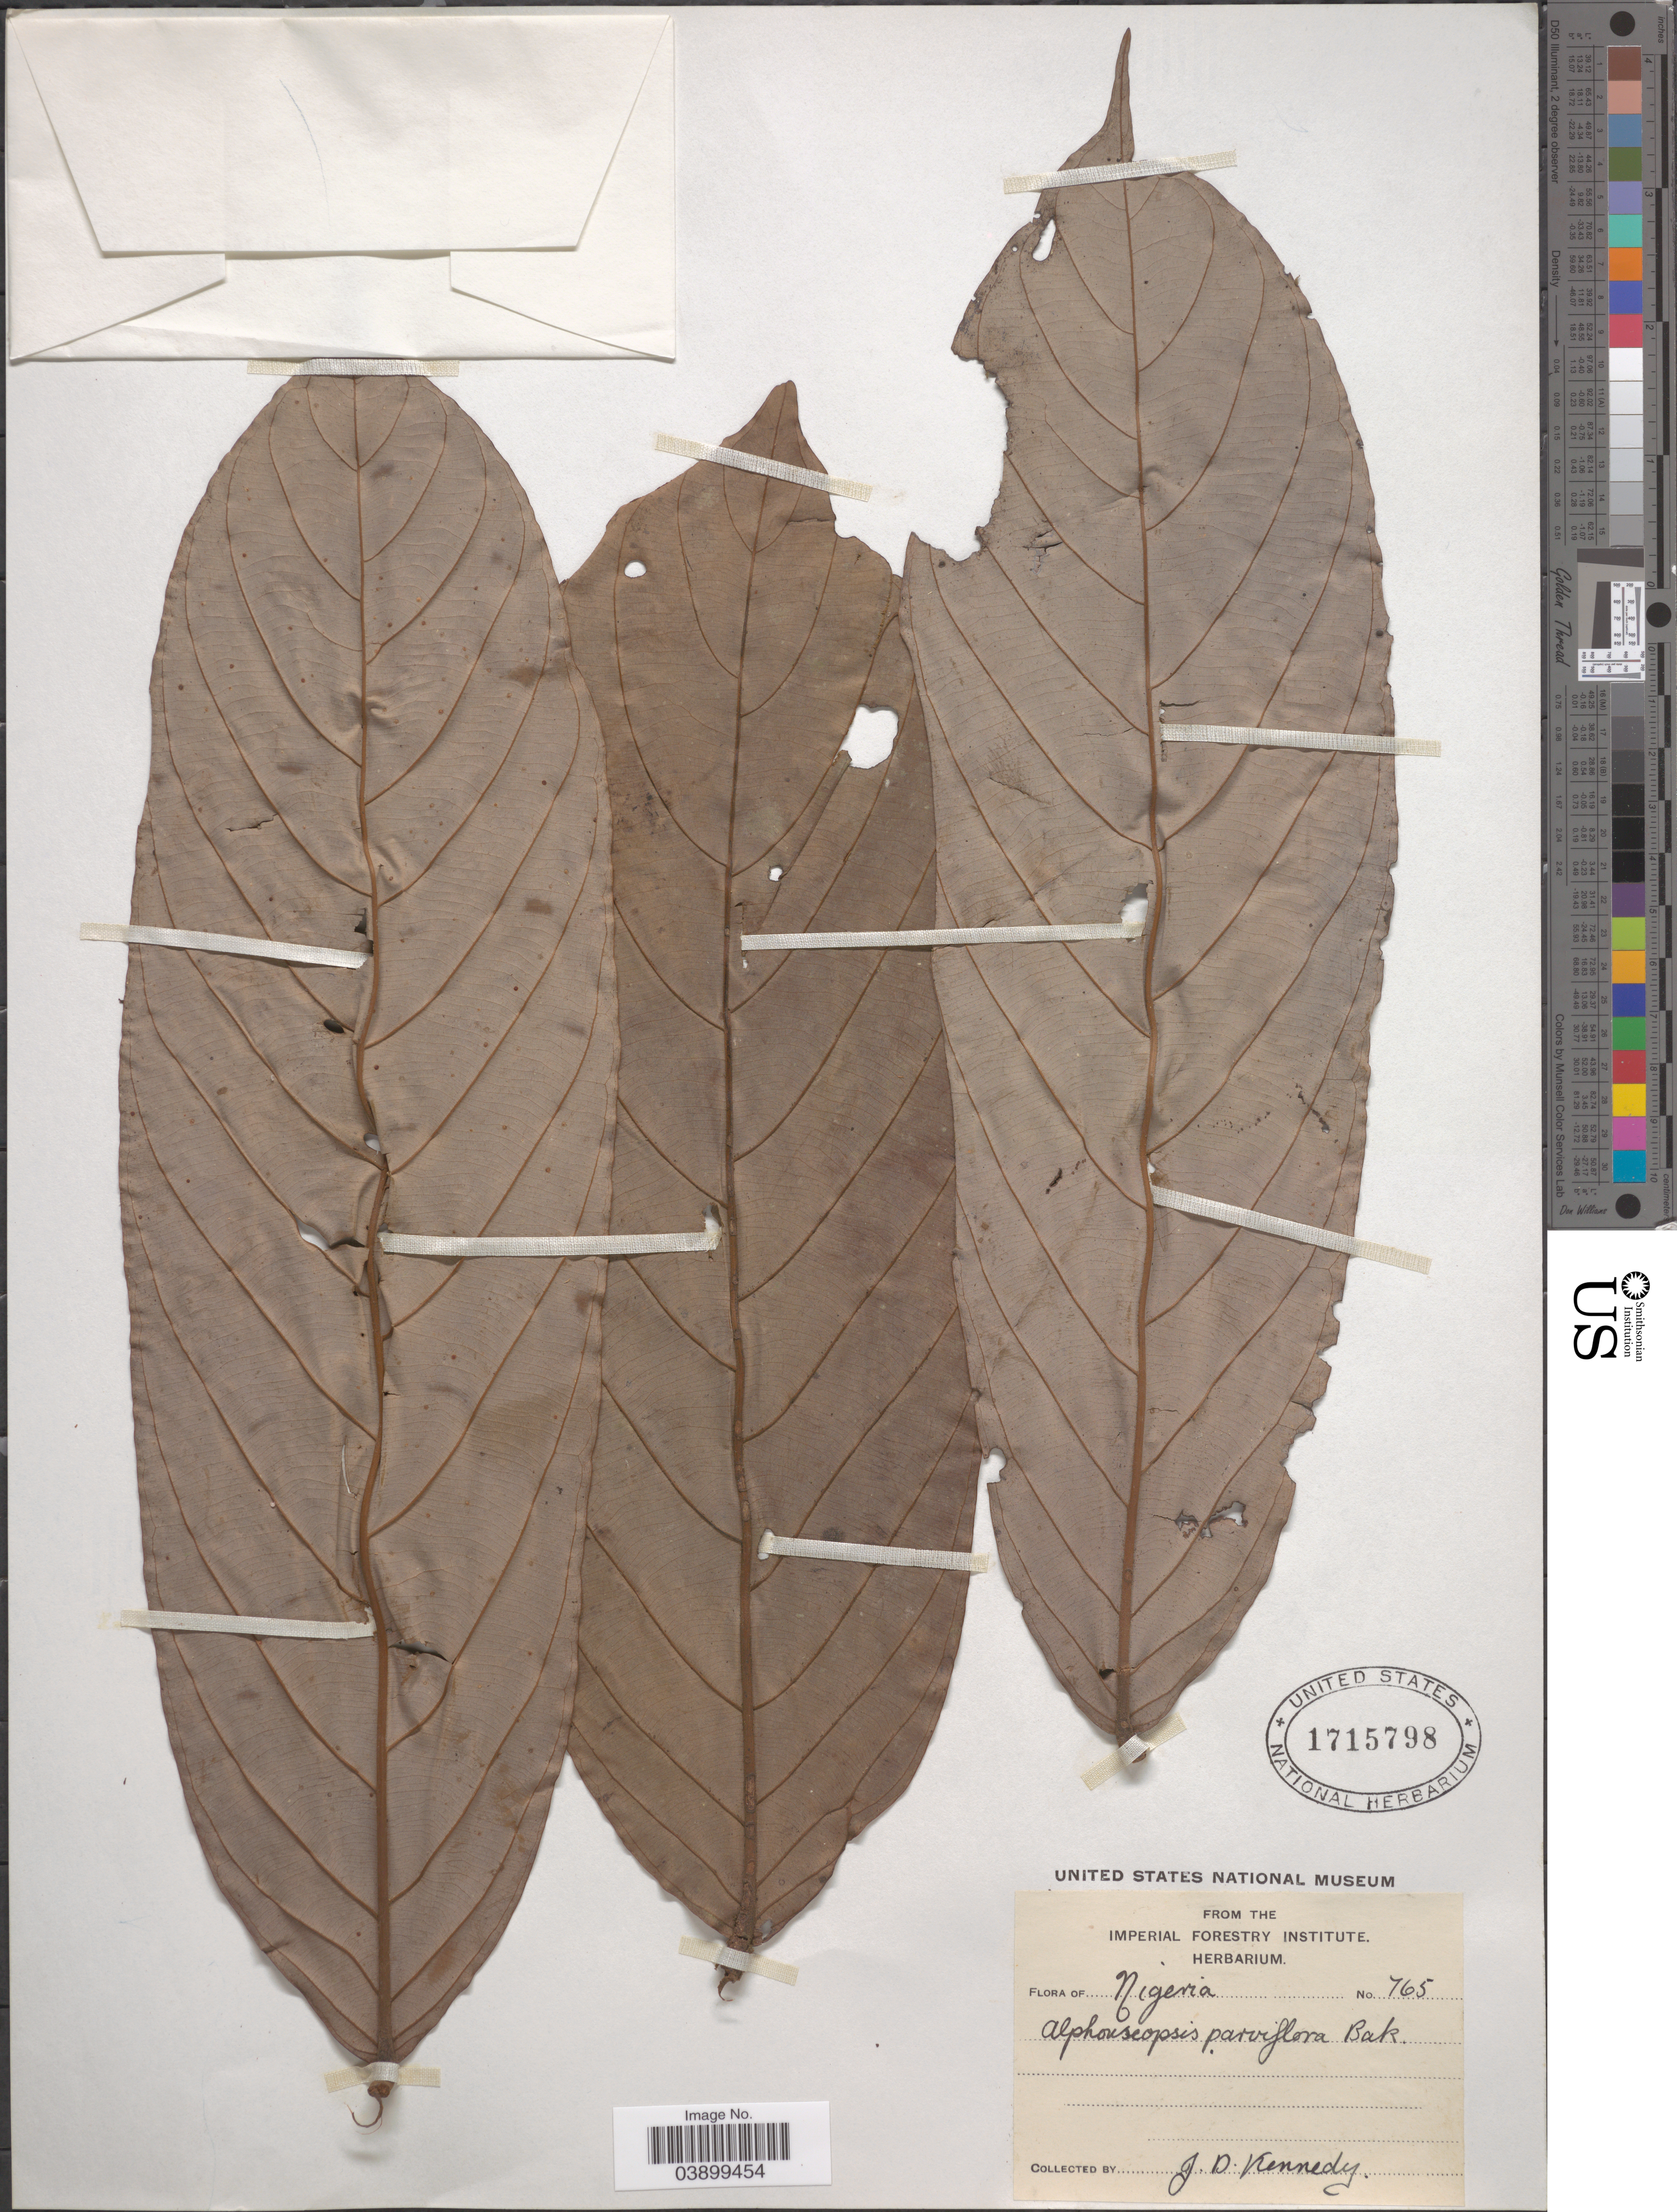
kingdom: Plantae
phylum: Tracheophyta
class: Magnoliopsida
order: Magnoliales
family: Annonaceae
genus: Polyceratocarpus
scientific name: Polyceratocarpus parviflorus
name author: (Baker f.) Ghesq.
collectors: J. D. Kennedy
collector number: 765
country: Nigeria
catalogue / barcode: US 1715798